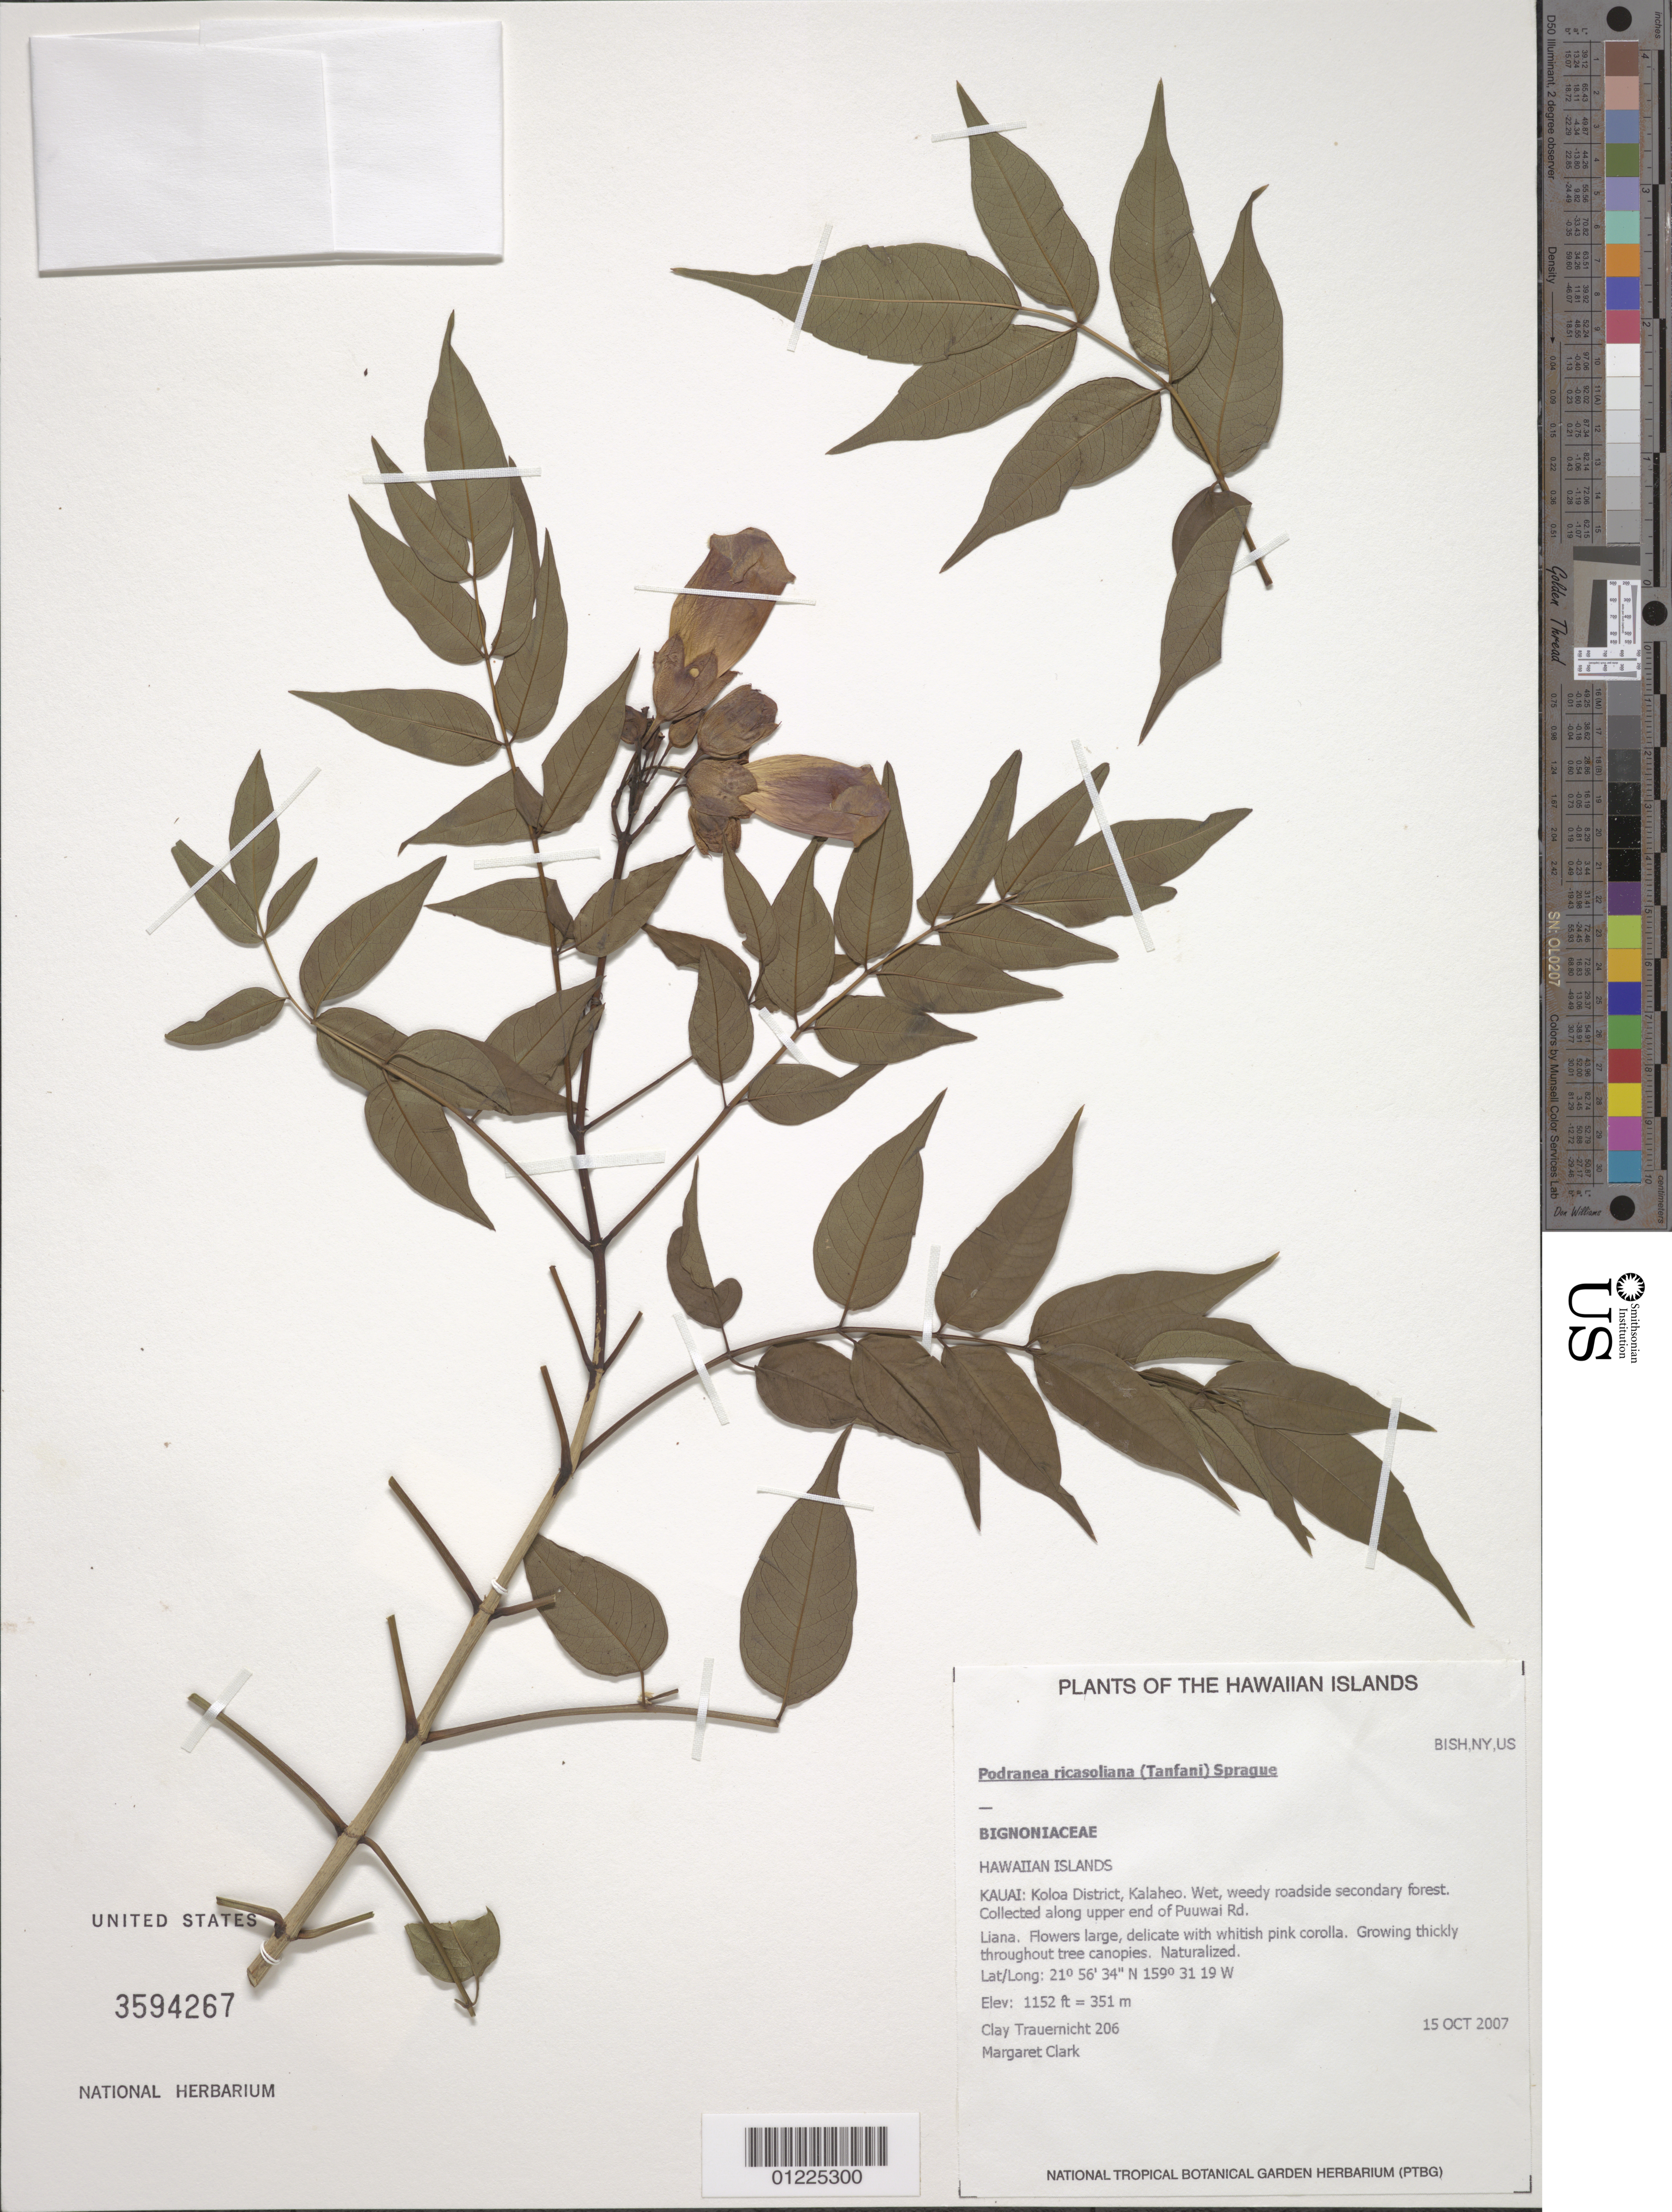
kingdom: Plantae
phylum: Tracheophyta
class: Magnoliopsida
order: Lamiales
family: Bignoniaceae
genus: Podranea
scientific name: Podranea ricasoliana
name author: (Tanfani) Sprague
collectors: C. Trauernicht & M. Clark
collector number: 206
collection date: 2007-10-15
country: United States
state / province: Hawaii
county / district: Kauai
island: Kaua'i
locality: Koloa District, Kalaheo. Upper end of Puuwai Rd.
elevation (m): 351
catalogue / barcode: US 3594267